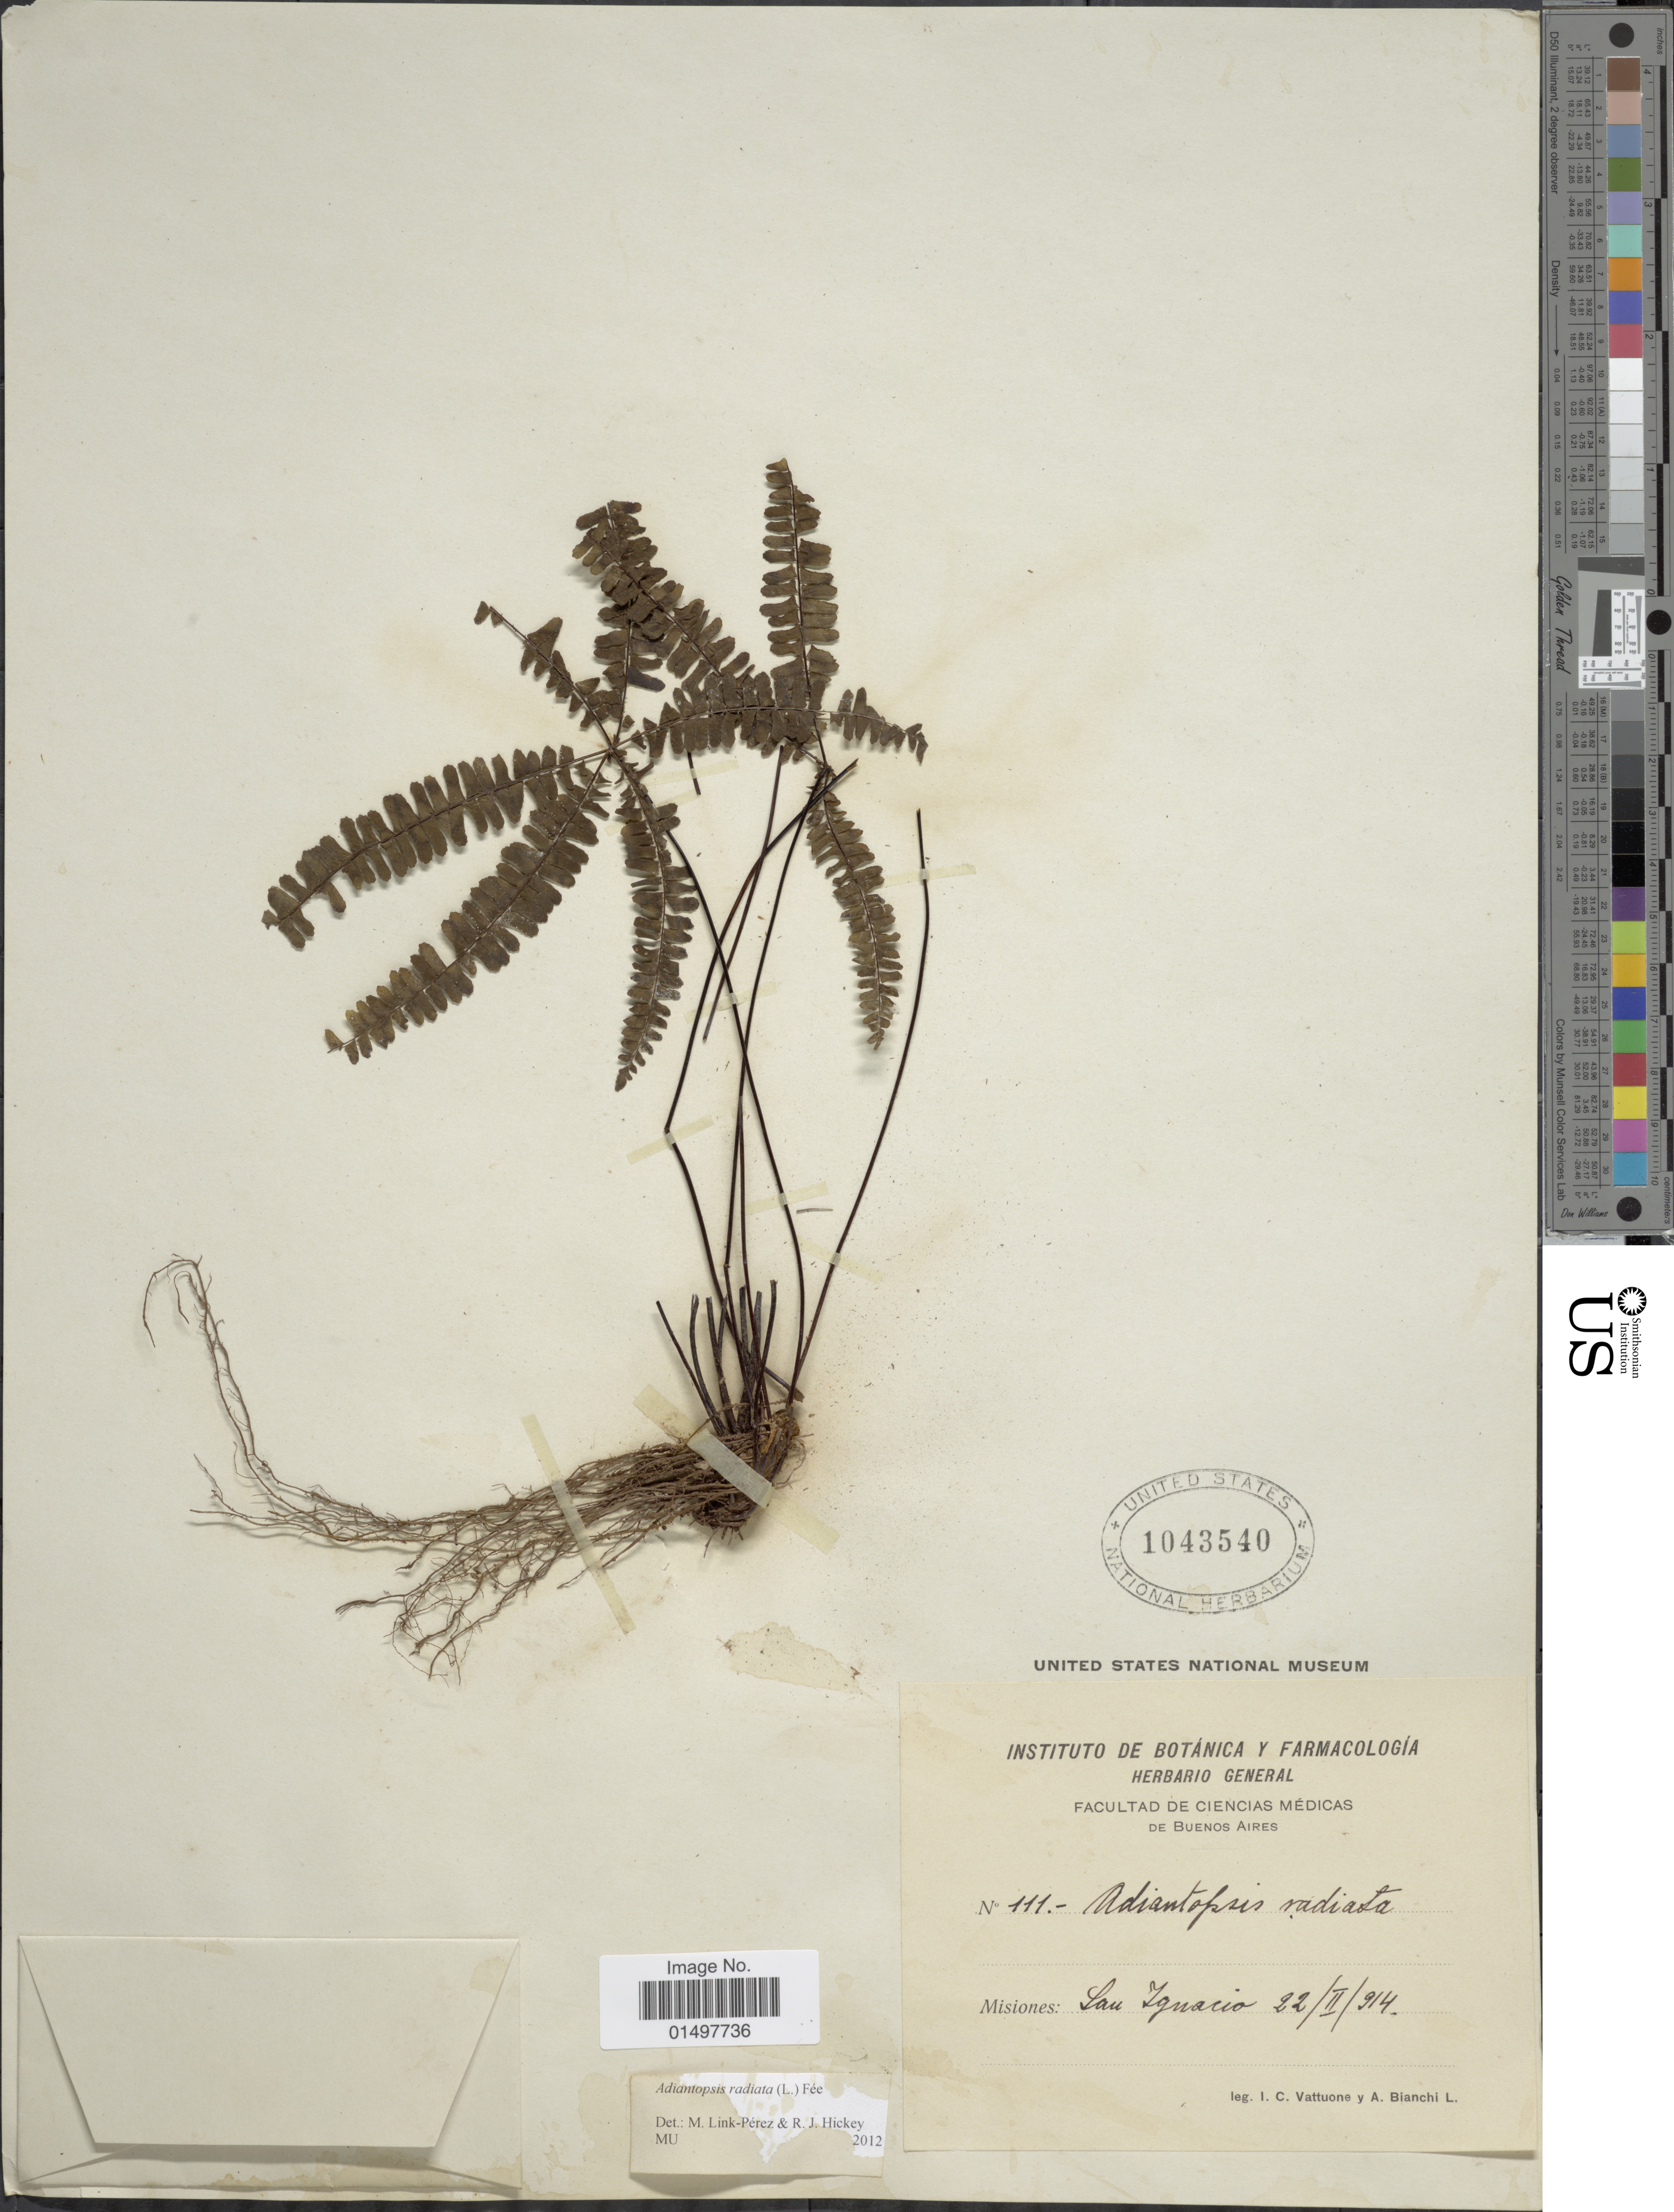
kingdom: Plantae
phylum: Tracheophyta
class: Polypodiopsida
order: Polypodiales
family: Pteridaceae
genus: Adiantopsis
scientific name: Adiantopsis radiata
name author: (L.) Fée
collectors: I. Vattuone & A. Bianchi L.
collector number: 111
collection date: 1914-02-22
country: Argentina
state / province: Misiones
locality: San Ignacio.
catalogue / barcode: US 1043540